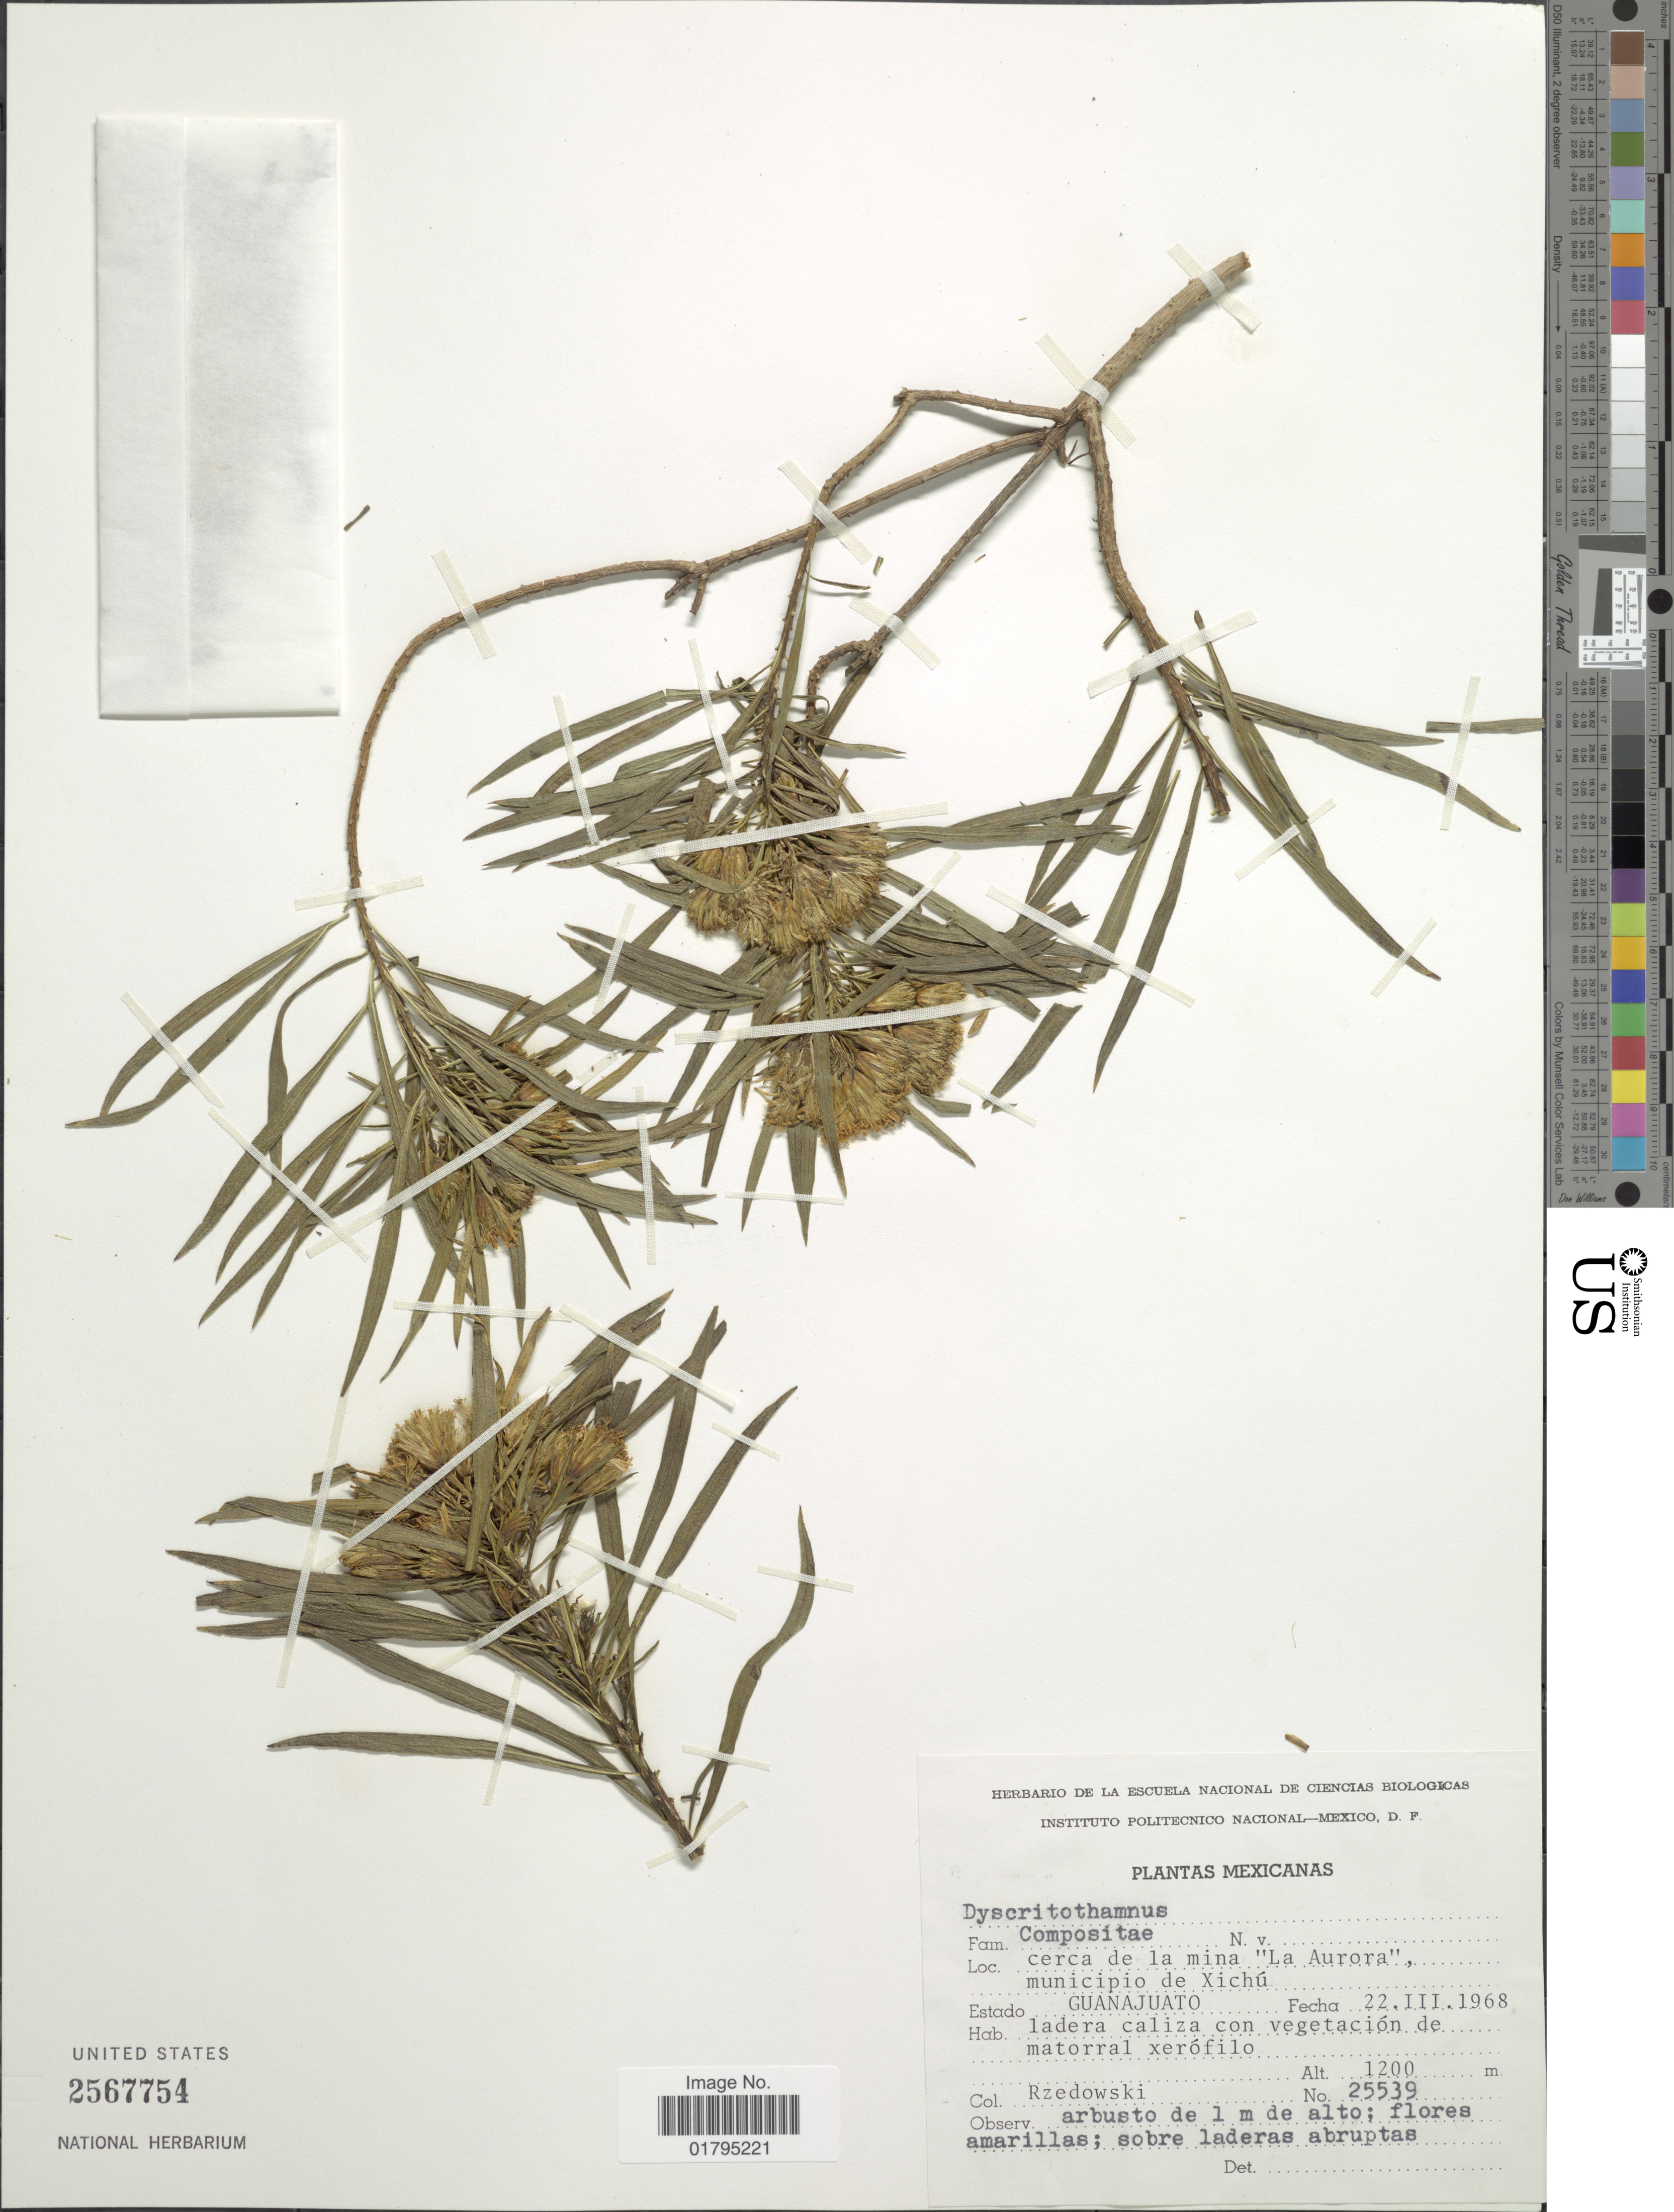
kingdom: Plantae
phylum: Tracheophyta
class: Magnoliopsida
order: Asterales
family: Asteraceae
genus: Dyscritothamnus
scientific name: Dyscritothamnus sp.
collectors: Rzedwoski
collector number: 25539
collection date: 1968-03-22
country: Mexico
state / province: Guanajuato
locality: Cerca de la mina "La Aurora", municipio de Xichu, Estado Guana Juato.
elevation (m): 1200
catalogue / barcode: US 2567754